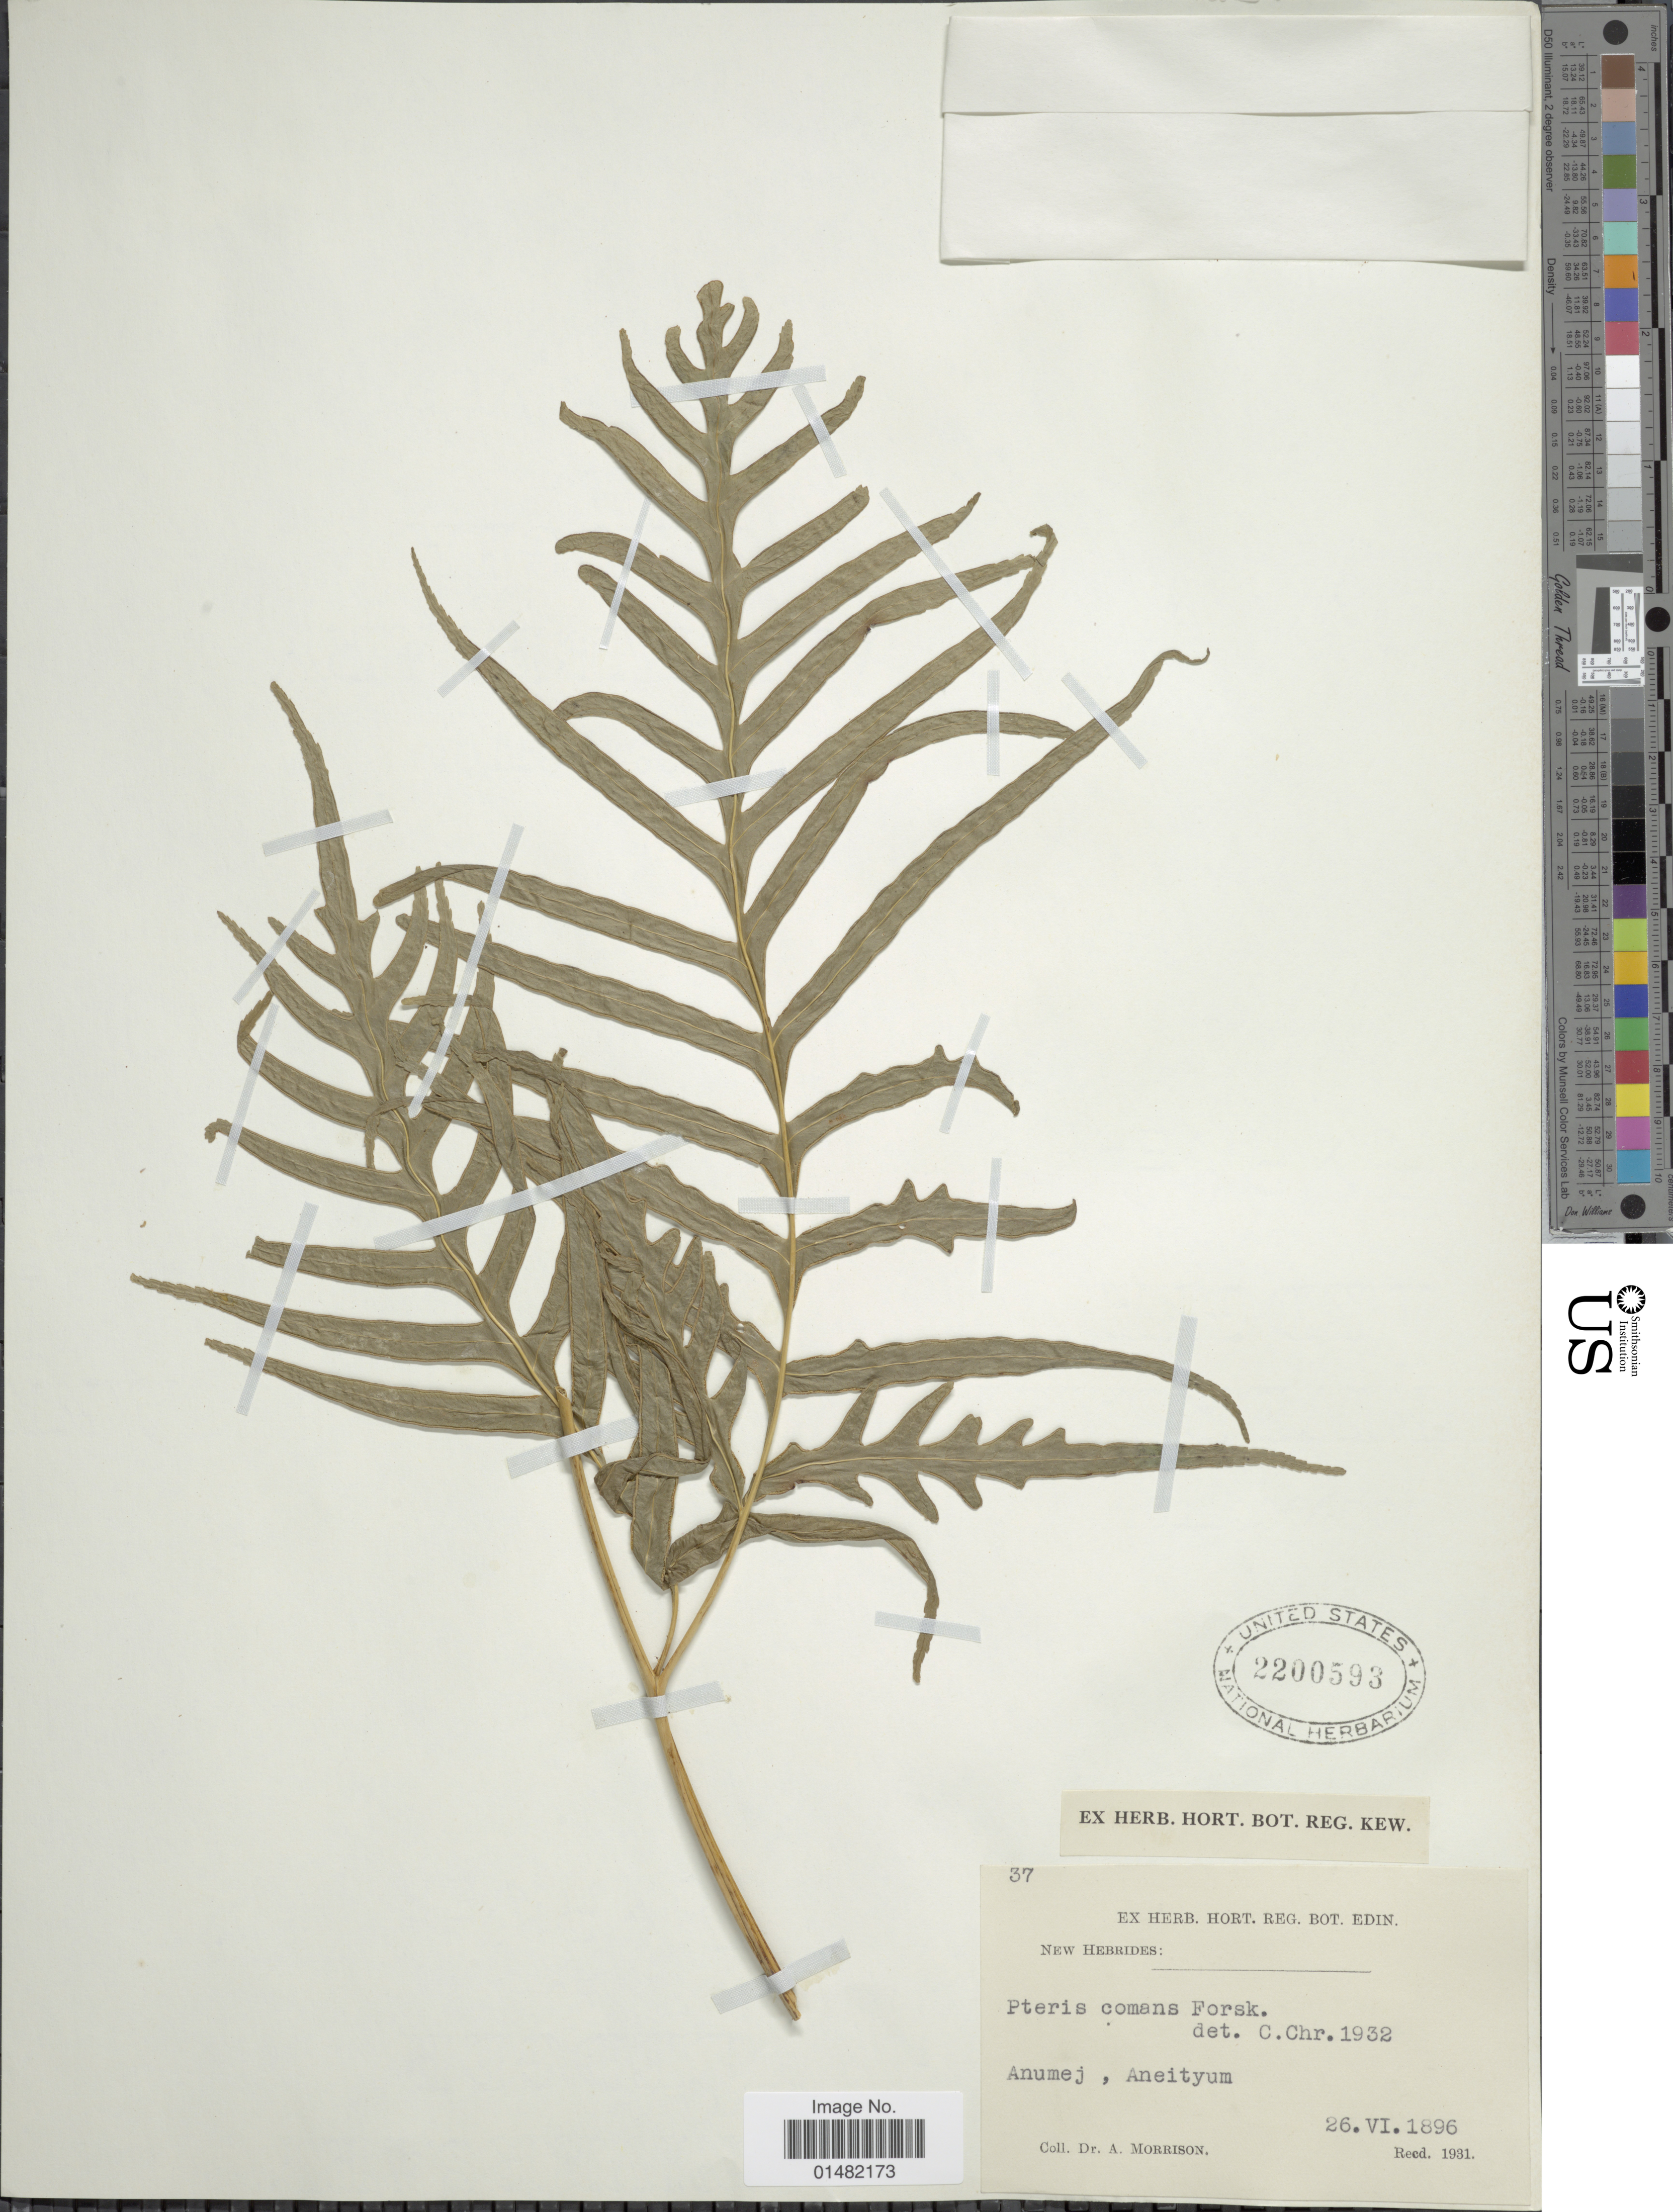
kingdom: Plantae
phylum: Tracheophyta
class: Polypodiopsida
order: Polypodiales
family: Pteridaceae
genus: Pteris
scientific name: Pteris comans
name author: G. Forst.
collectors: A. Morrison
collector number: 37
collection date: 1896-06-26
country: Vanuatu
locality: New Hebrides: Anumej, Aneityum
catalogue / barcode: US 2200593